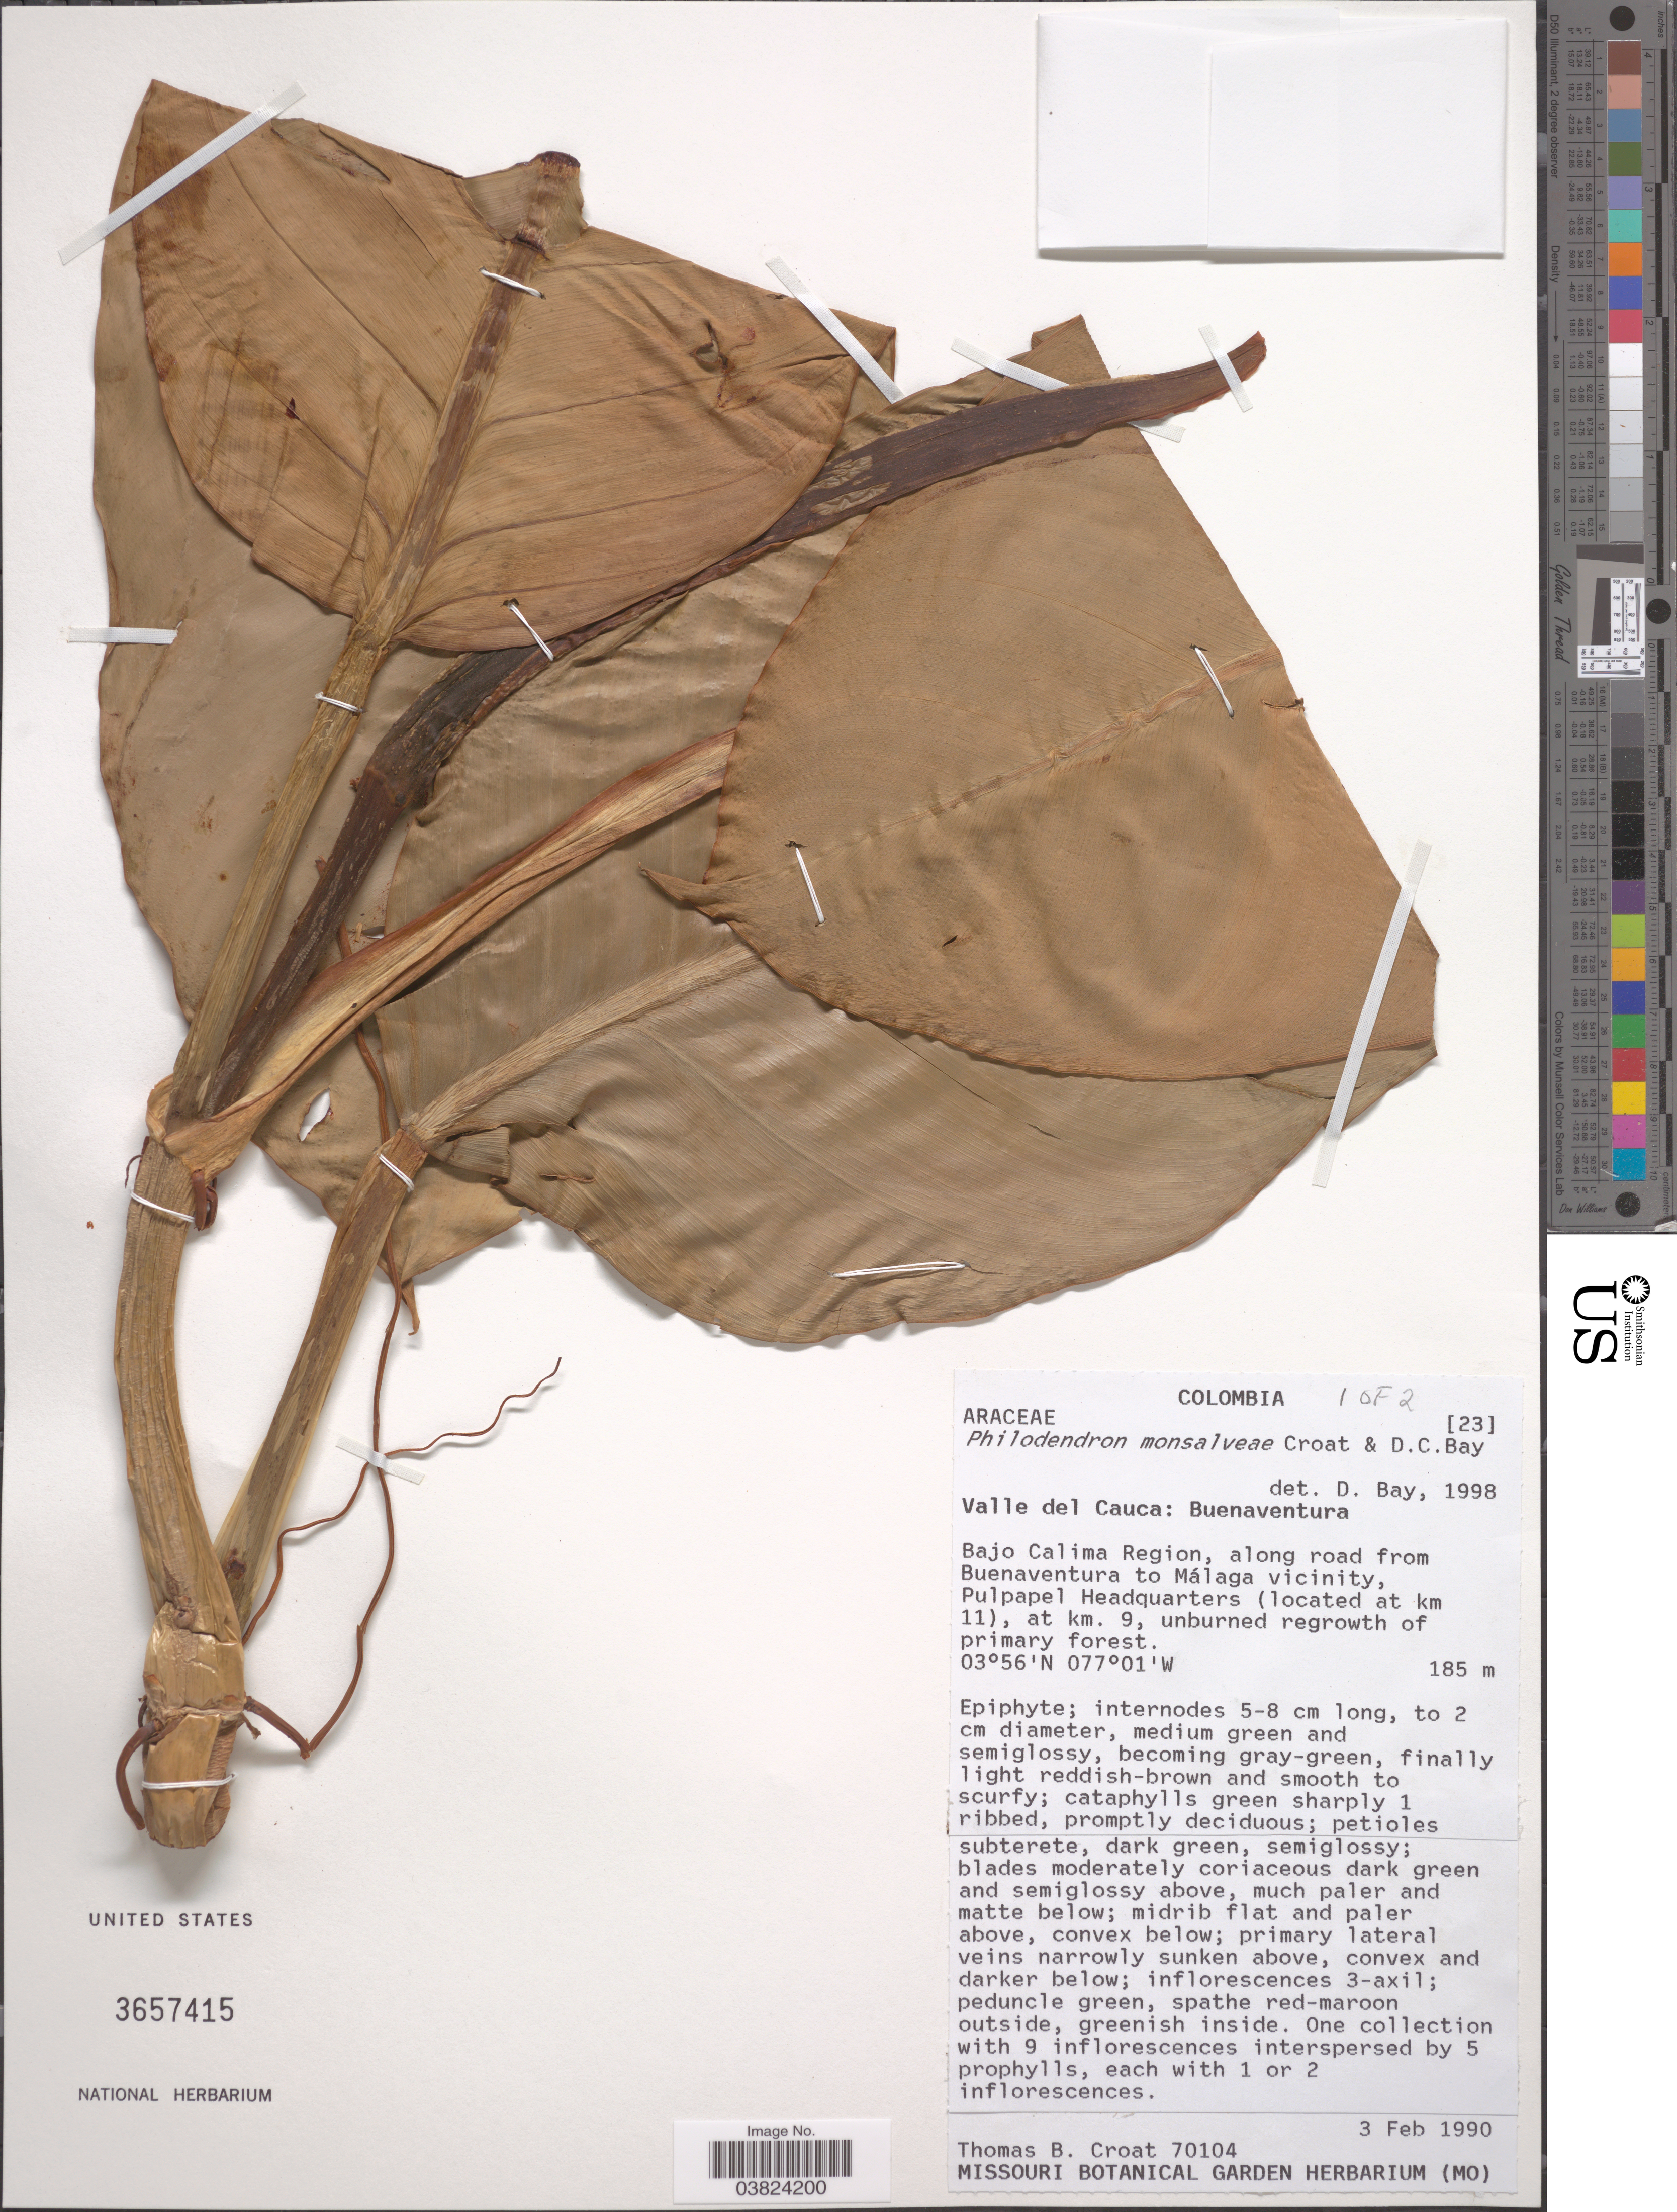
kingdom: Plantae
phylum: Tracheophyta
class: Liliopsida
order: Alismatales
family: Araceae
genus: Philodendron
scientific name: Philodendron monsalveae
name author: Croat & D.C. Bay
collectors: T. B. Croat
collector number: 70104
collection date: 1990-02-03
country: Colombia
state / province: Valle del Cauca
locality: Buenaventura. Bajo Calima Region, along road from Buenaventura to Málaga vicinity, Pulpaper Headquarters (located at km 11), at km. 9, unburned regrowth of primary forest.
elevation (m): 185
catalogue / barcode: US 3657415